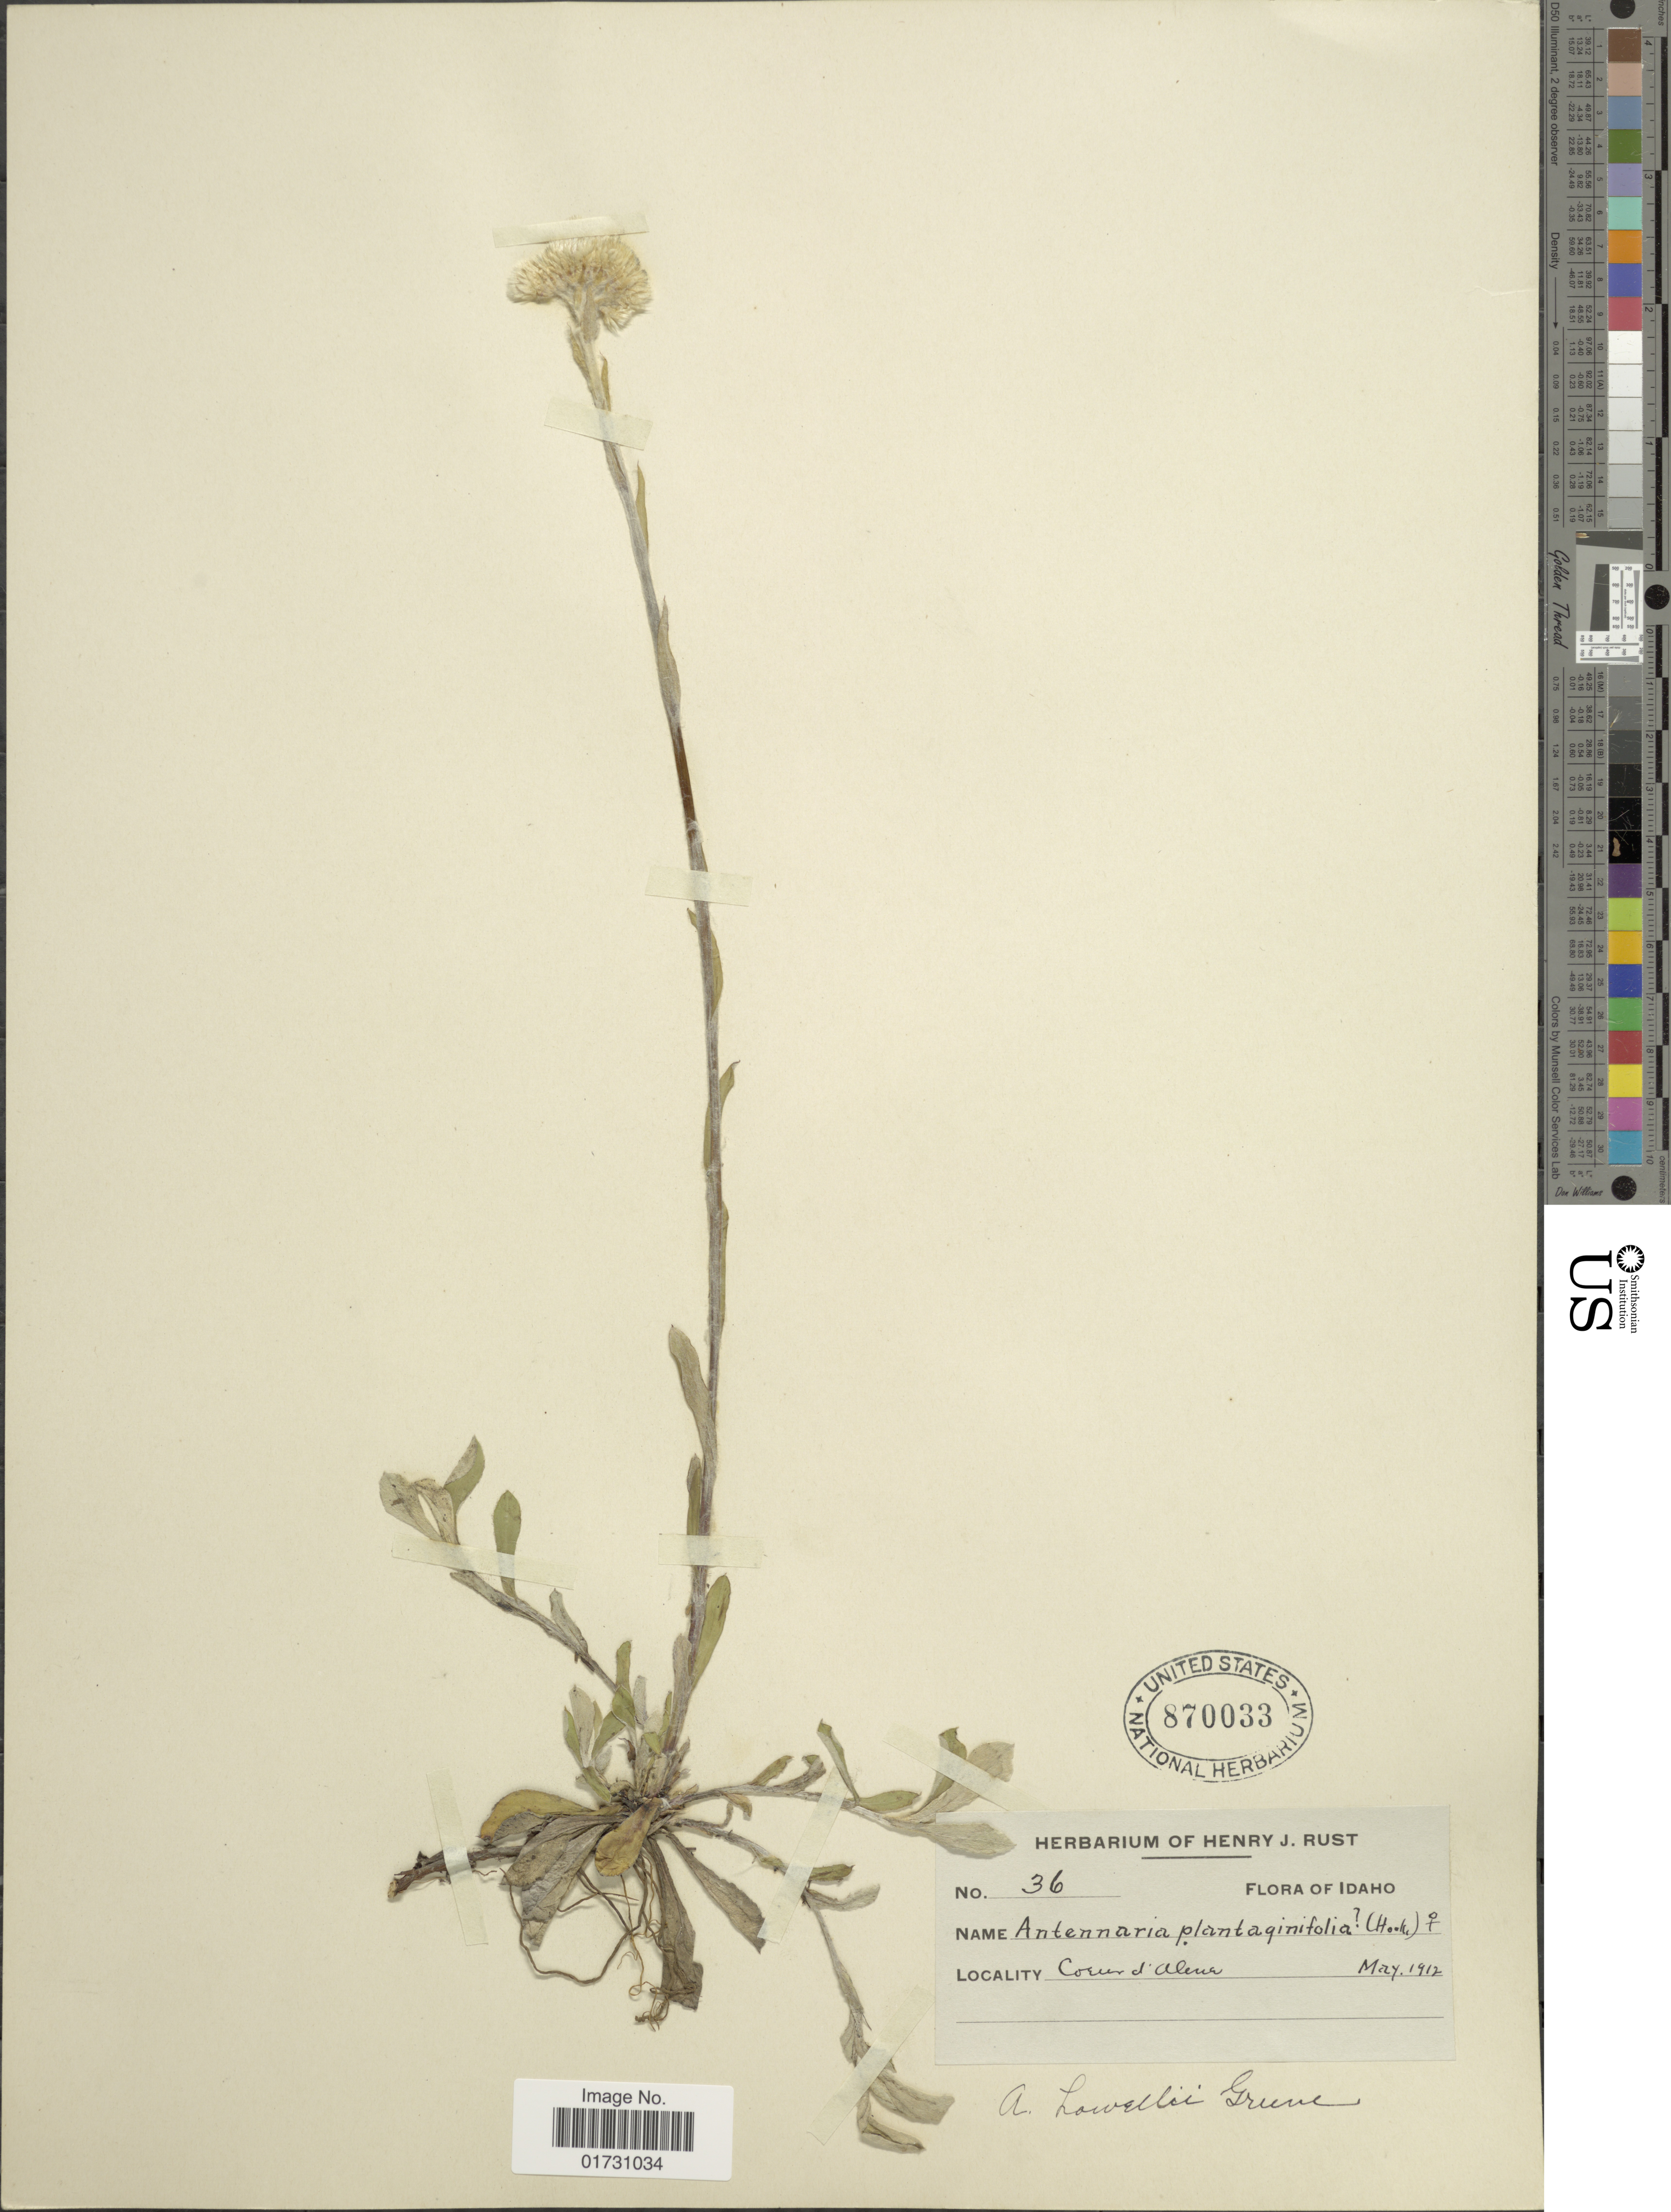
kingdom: Plantae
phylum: Tracheophyta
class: Magnoliopsida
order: Asterales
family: Asteraceae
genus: Antennaria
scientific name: Antennaria howellii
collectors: ex herb. Henry J. Rust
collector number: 36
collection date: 1912-05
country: United States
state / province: Idaho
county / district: Kootenai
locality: Coeur d'Alene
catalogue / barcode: US 870033